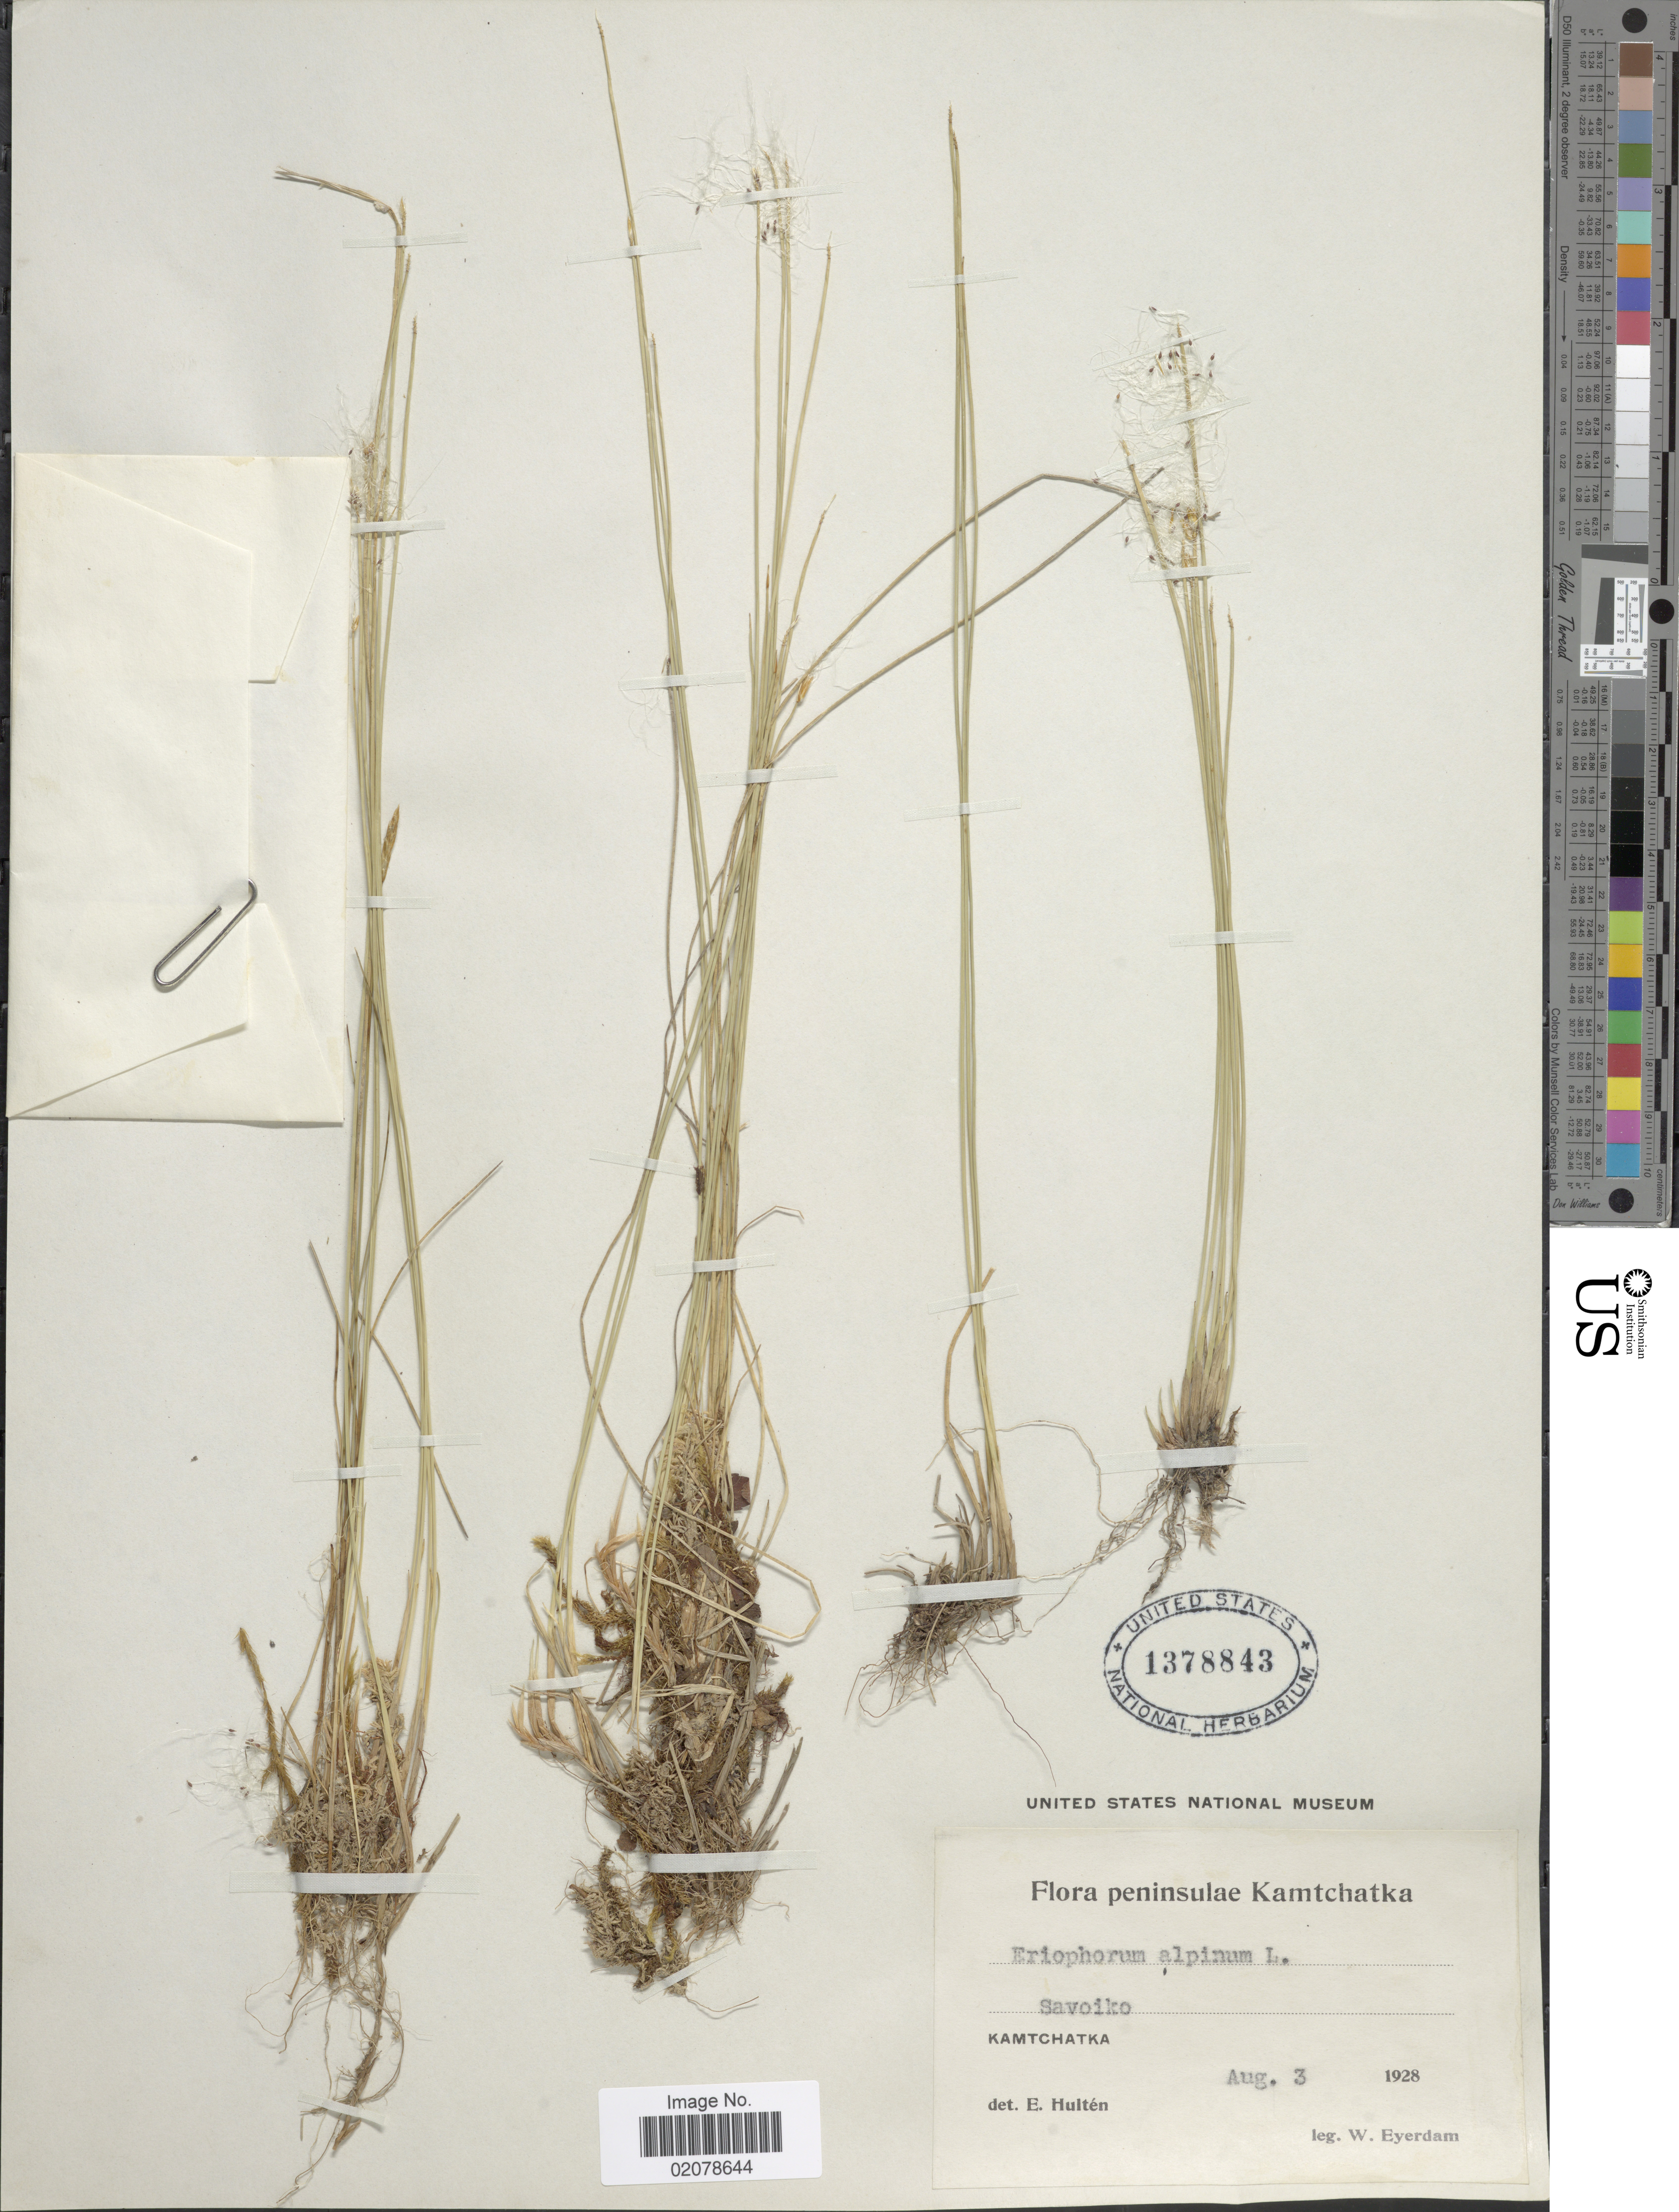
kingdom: Plantae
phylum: Tracheophyta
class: Liliopsida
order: Poales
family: Cyperaceae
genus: Trichophorum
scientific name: Trichophorum alpinum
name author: (L.) Pers.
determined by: Strong, M. T., (US), Smithsonian Institution - National Museum of Natural History (UNITED STATES)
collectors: W. J. Eyerdam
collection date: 1928-08-03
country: Russian Federation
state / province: Kamchatka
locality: Peninsulae Kamtchatka. Savoiko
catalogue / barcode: US 1378843